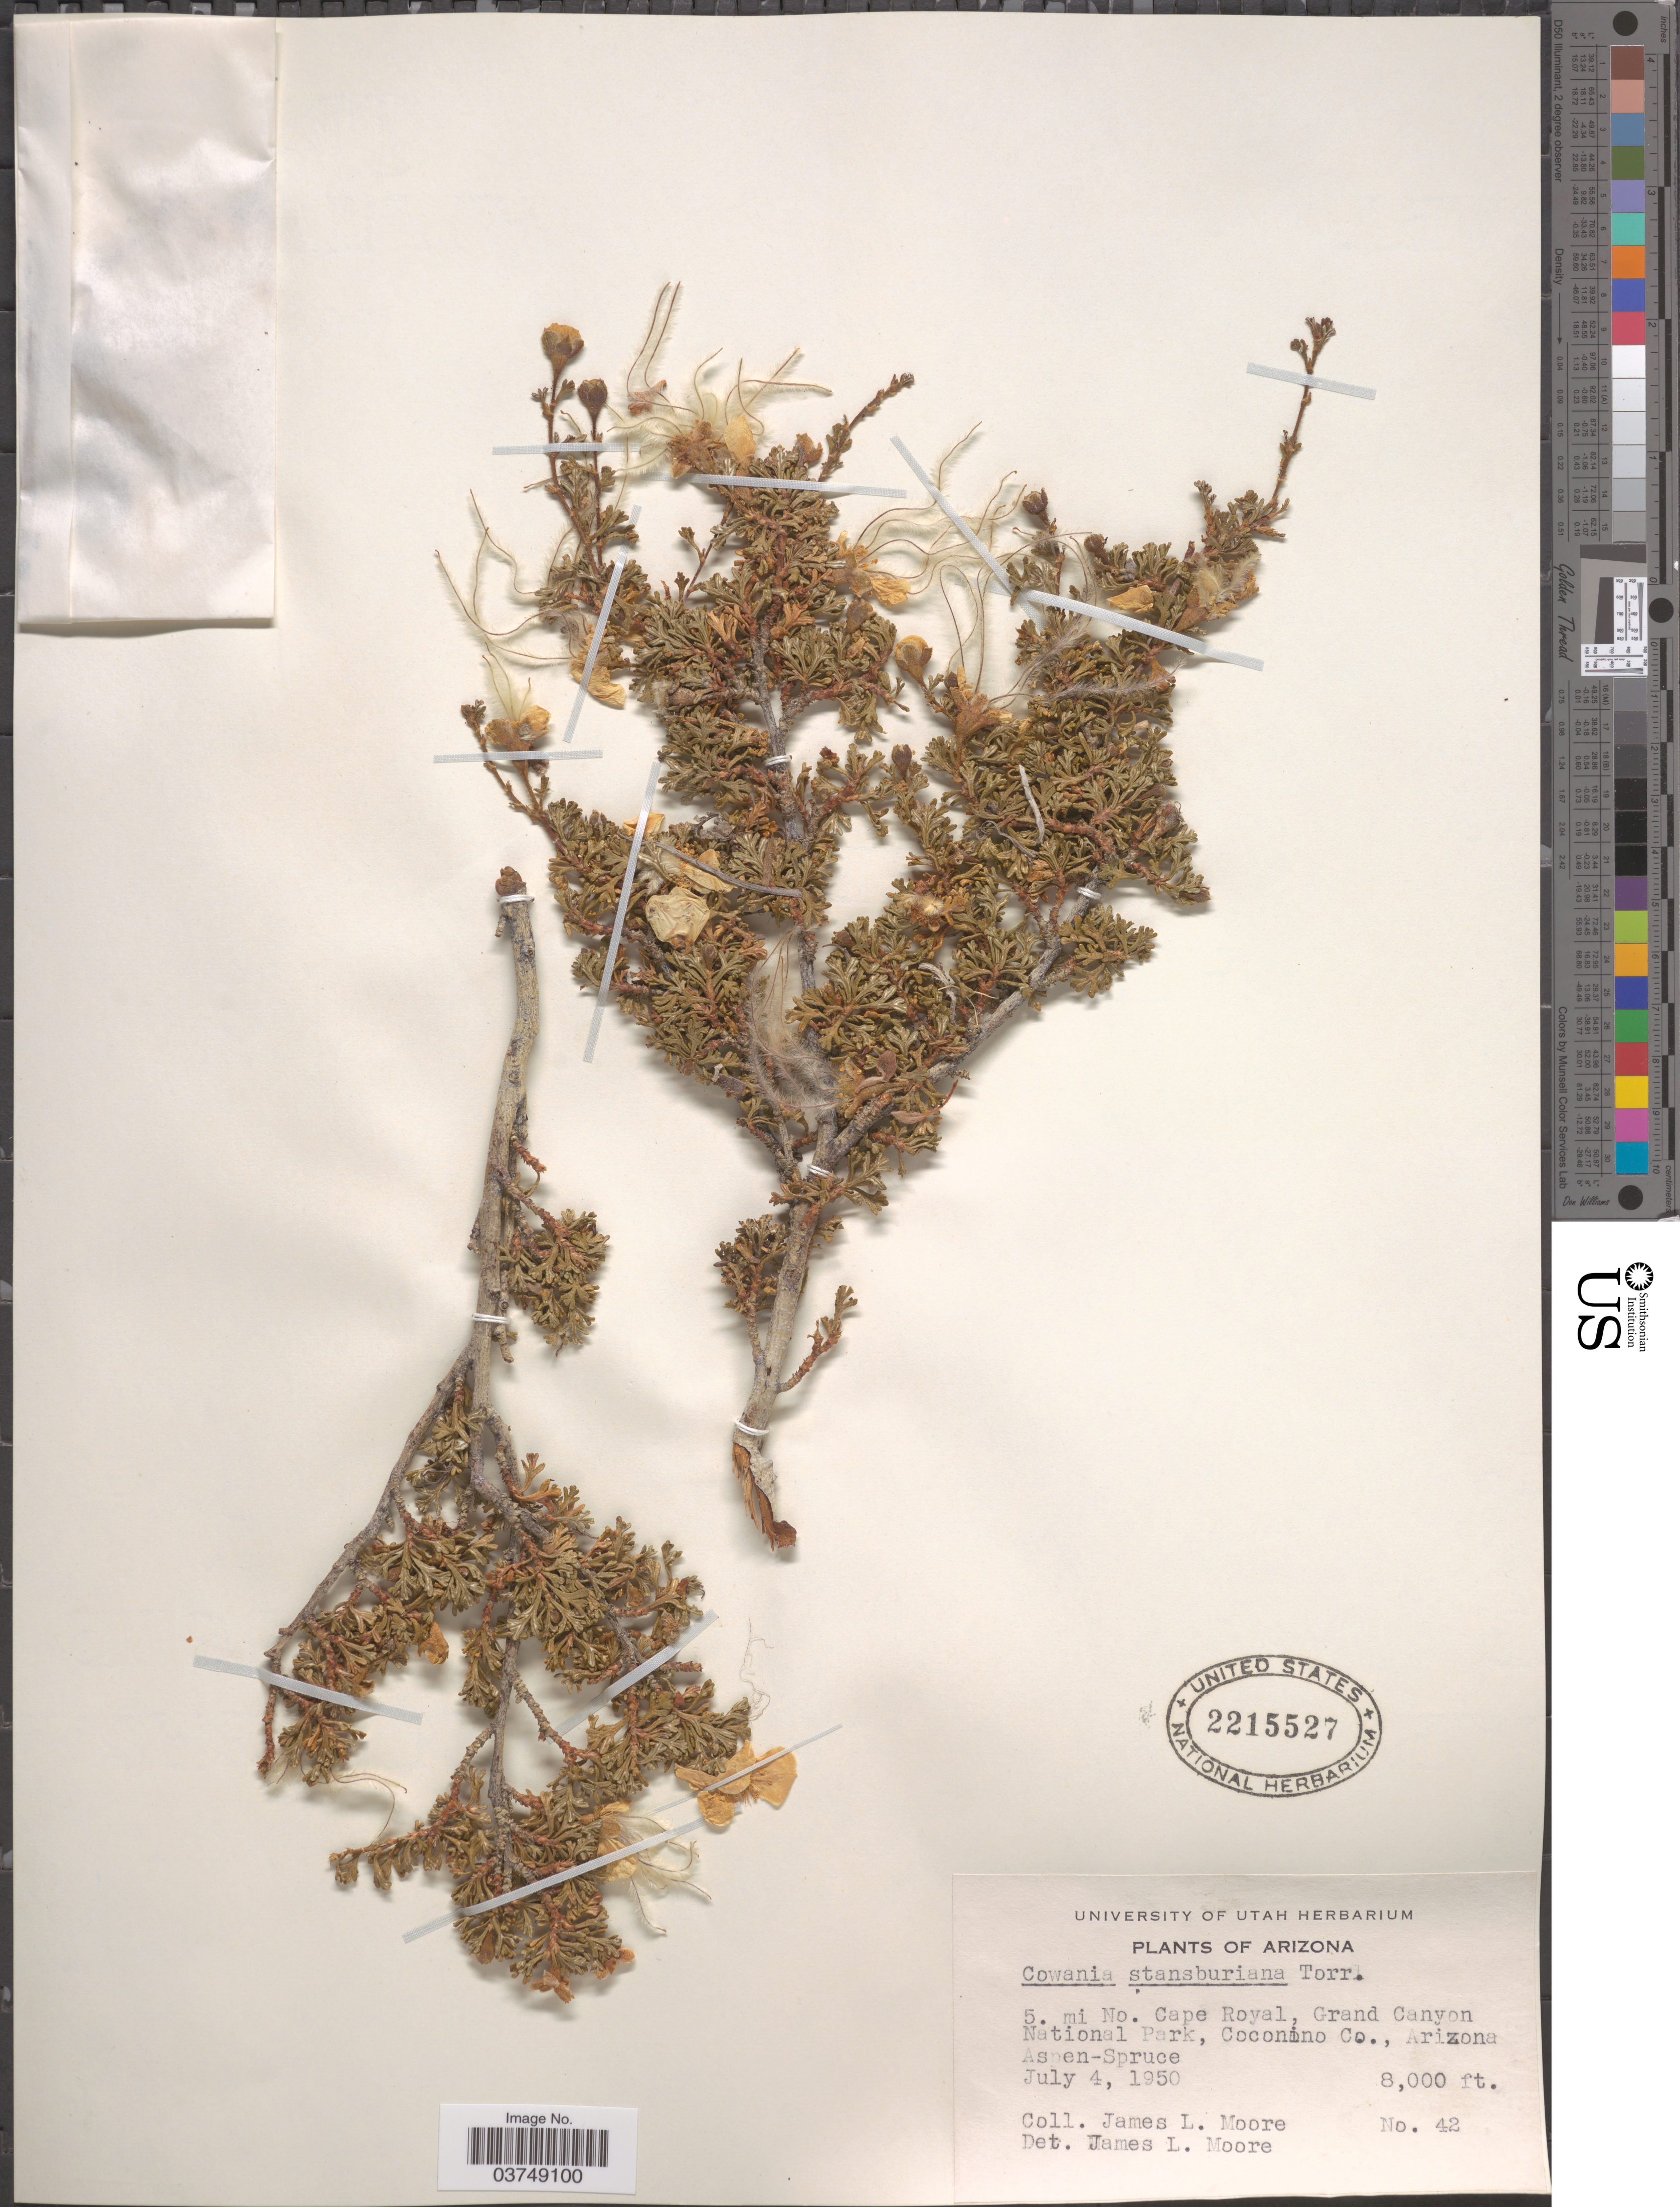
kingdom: Plantae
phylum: Tracheophyta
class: Magnoliopsida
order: Rosales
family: Rosaceae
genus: Purshia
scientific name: Purshia stansburyana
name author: (Torr.) Henrickson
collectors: J. Moore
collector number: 42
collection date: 1950-07-04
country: United States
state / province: Arizona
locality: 5. mi No. Cape Royal, Grand Canyon National Park, Coconino Co., Aspen-Spruce.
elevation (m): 2438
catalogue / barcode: US 2215527